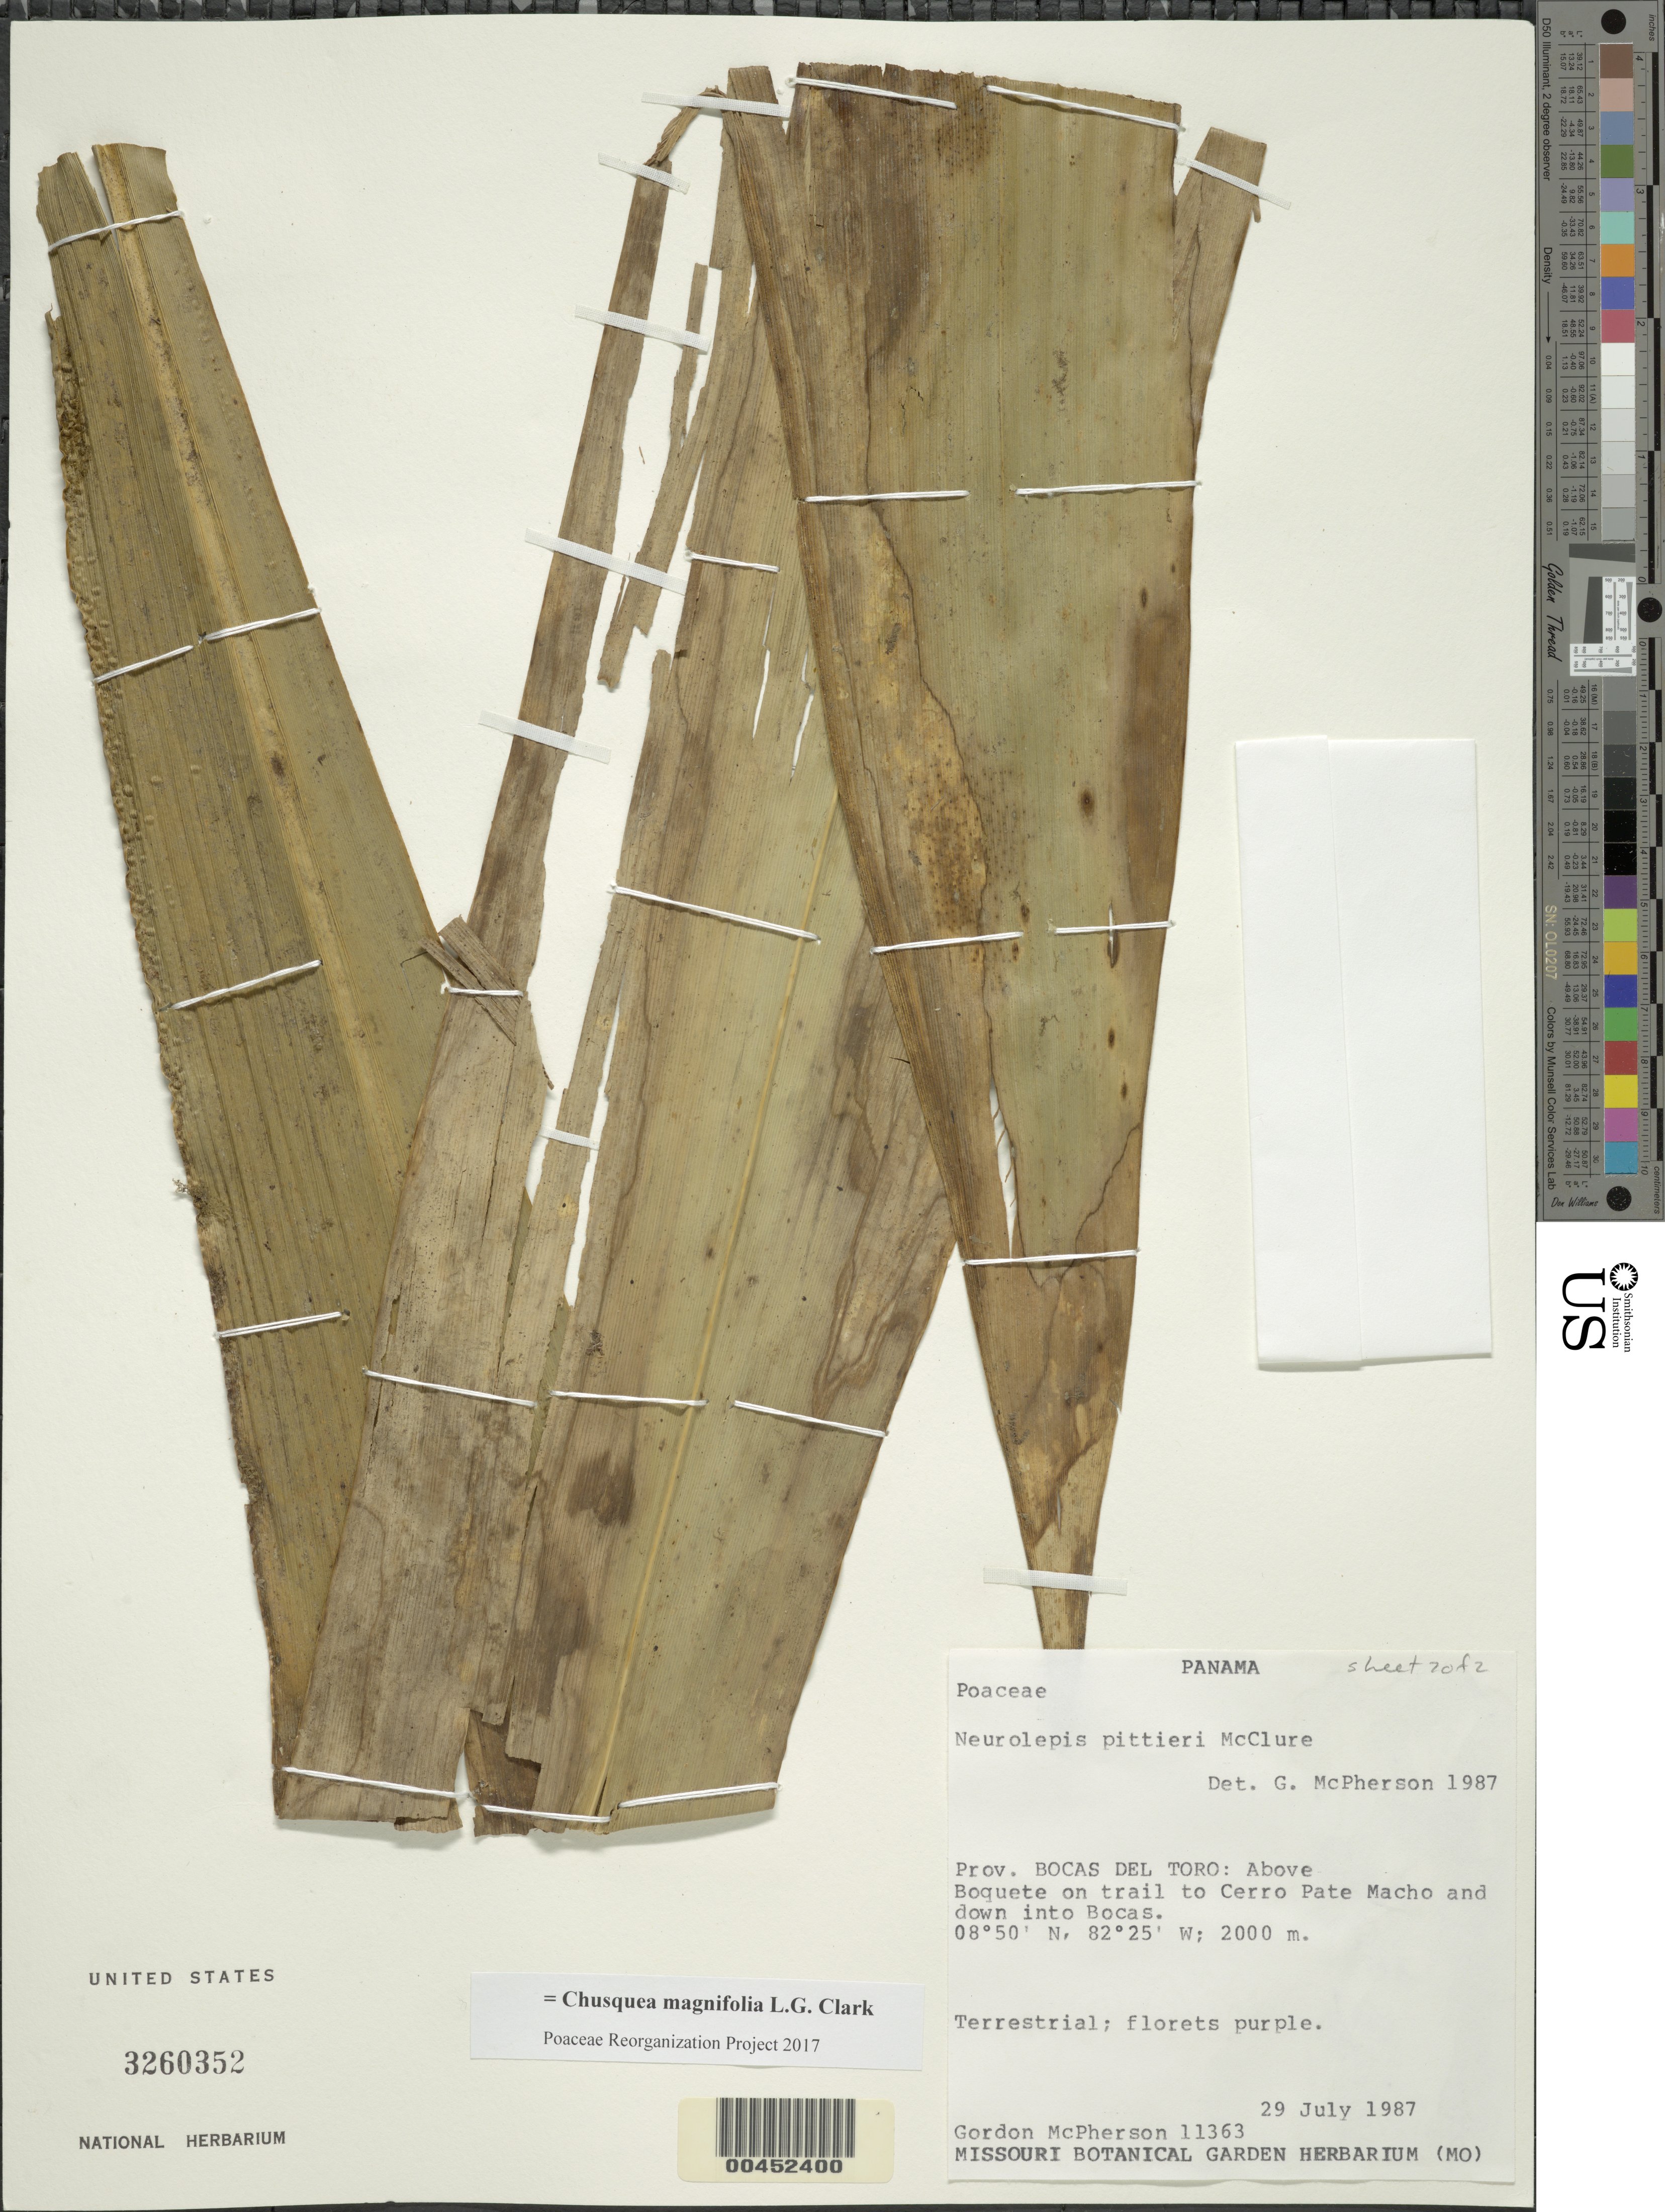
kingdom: Plantae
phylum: Tracheophyta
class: Liliopsida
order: Poales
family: Poaceae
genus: Neurolepis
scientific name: Neurolepis pittieri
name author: McClure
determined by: McPherson, G. D., (MO), Missouri Botanical Garden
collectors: G. D. McPherson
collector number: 11363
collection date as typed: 29 Jul 1987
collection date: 1987-07-29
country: Panama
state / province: Bocas del Toro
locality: Above Boquete on Trail to Cerro Pate Macho and down into Bocas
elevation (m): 2000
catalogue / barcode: US 3260352